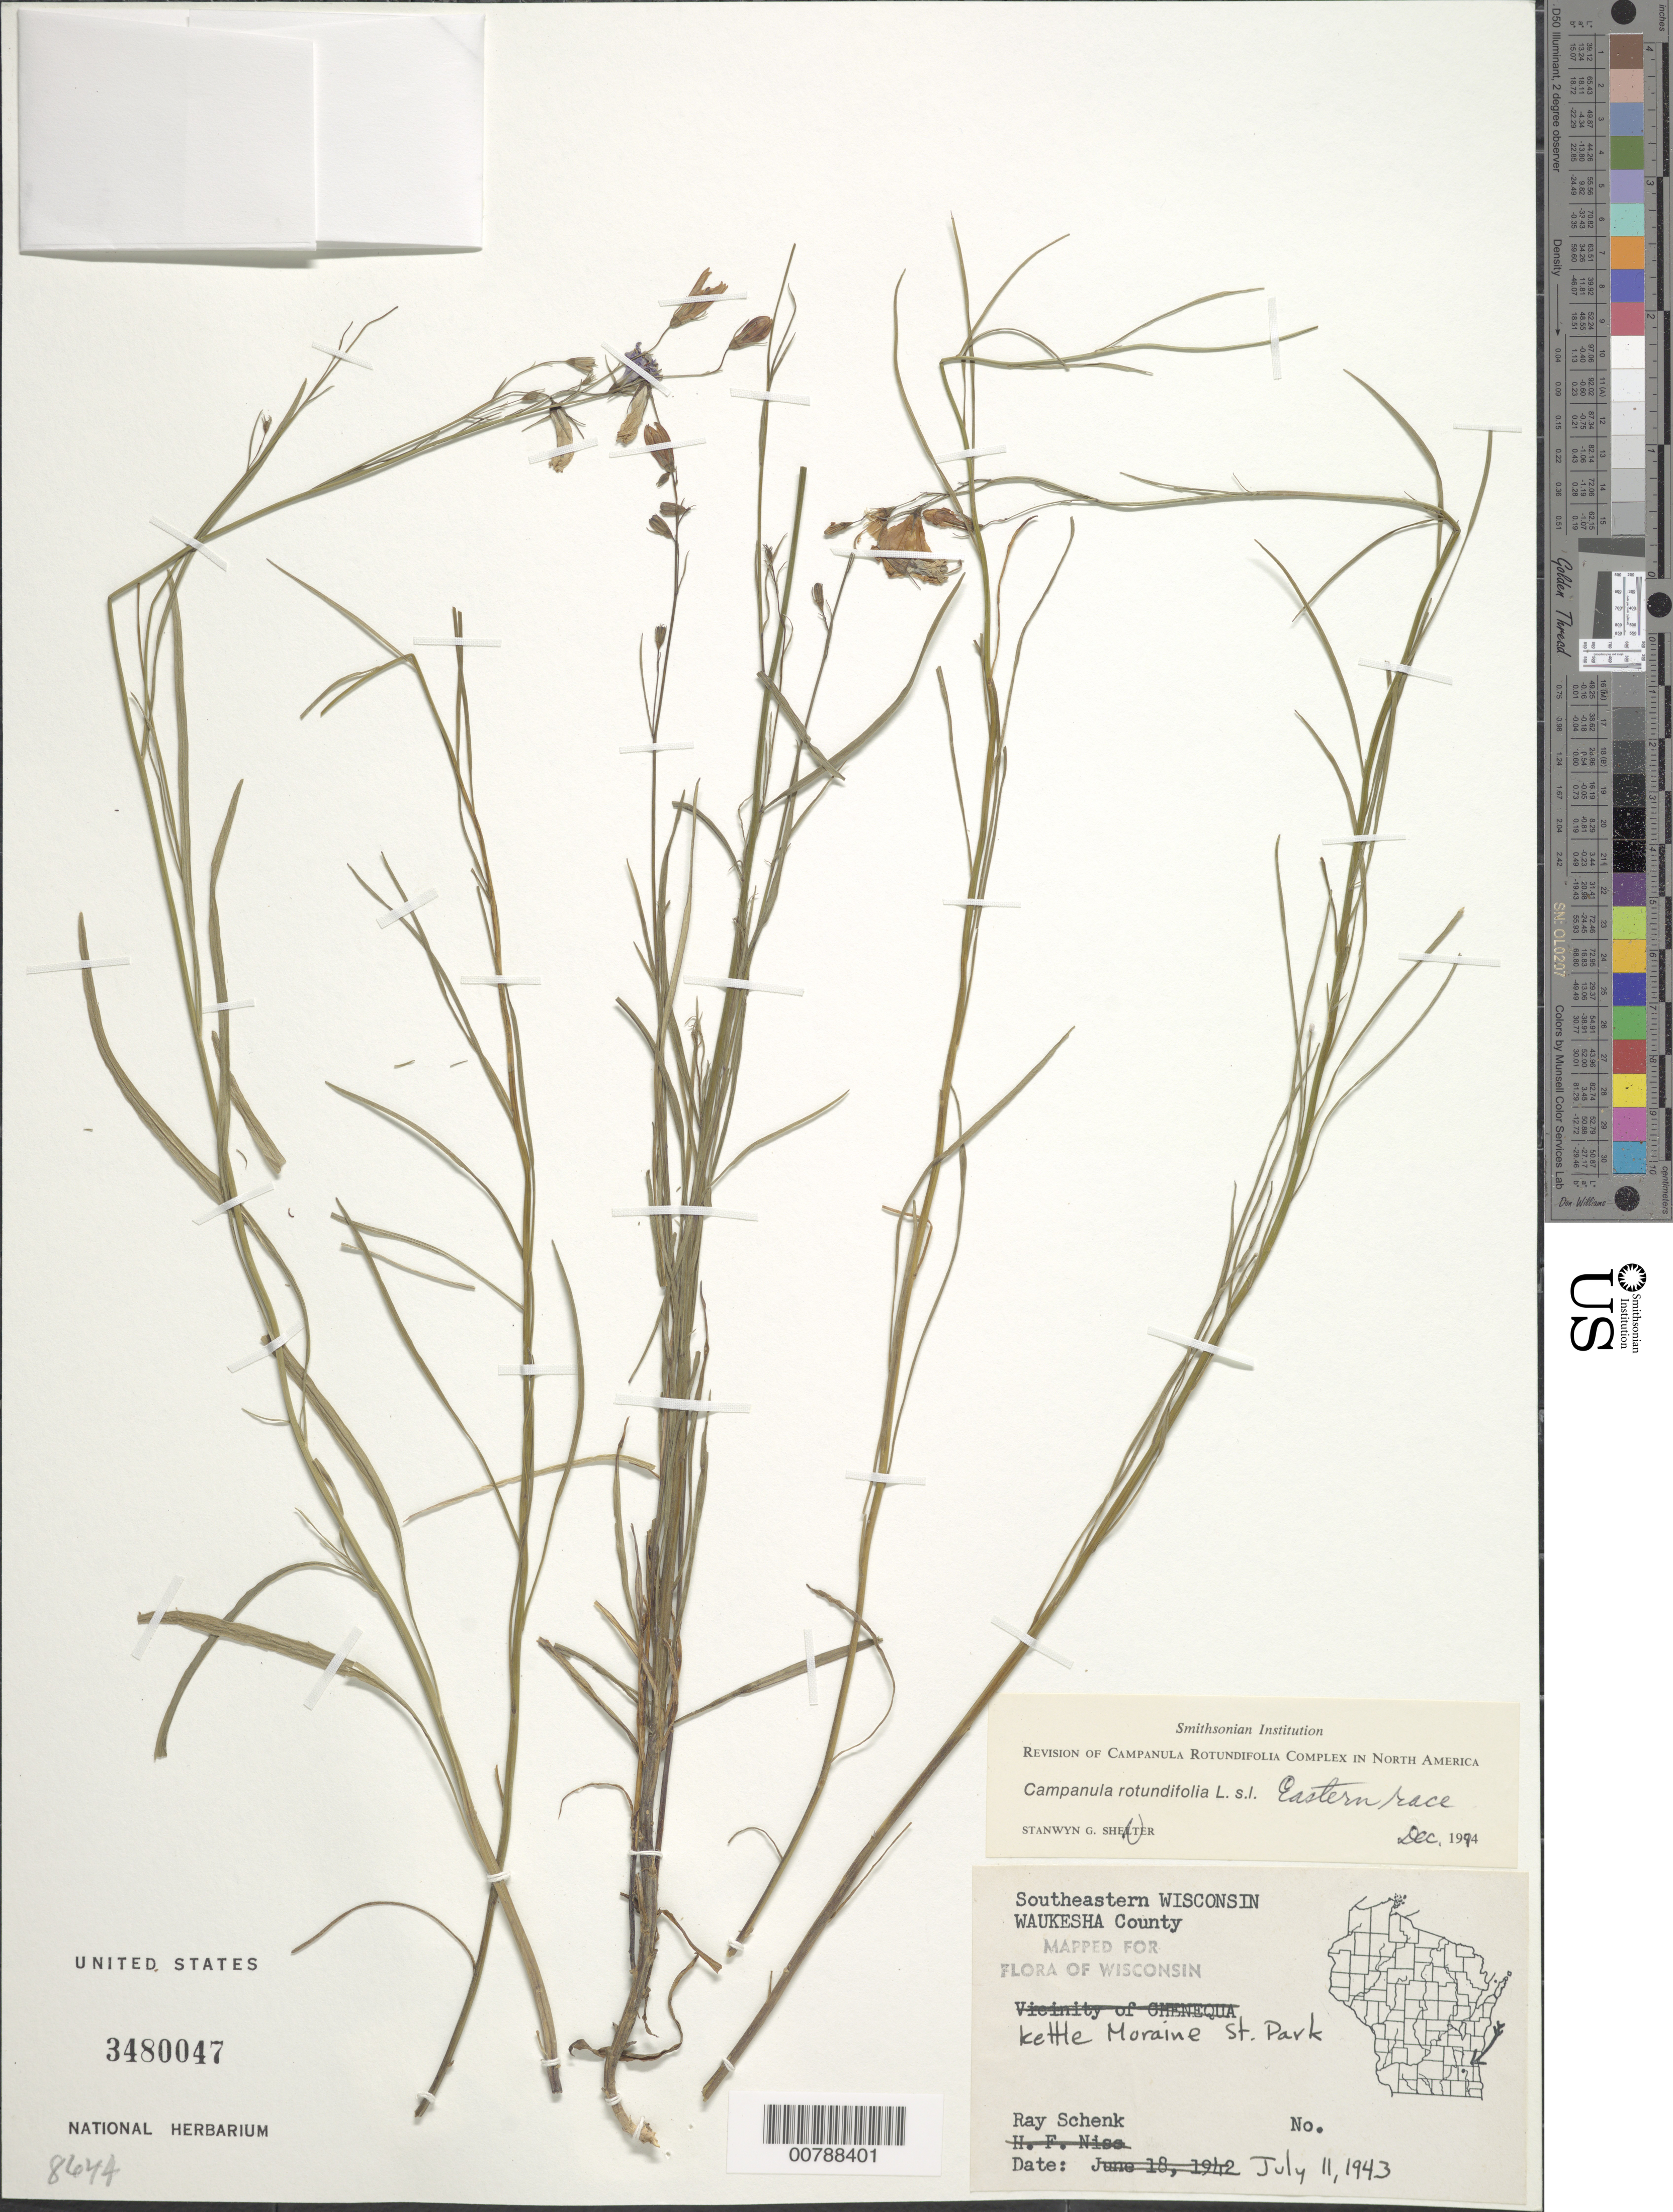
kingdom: Plantae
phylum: Tracheophyta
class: Magnoliopsida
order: Asterales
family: Campanulaceae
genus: Campanula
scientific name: Campanula rotundifolia L. Eastern race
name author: L.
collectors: R. Schenk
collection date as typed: July 11, 1943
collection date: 1943-07-11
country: United States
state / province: Wisconsin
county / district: Waukesha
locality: Kettle Moraine St. Park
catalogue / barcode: US 3480047